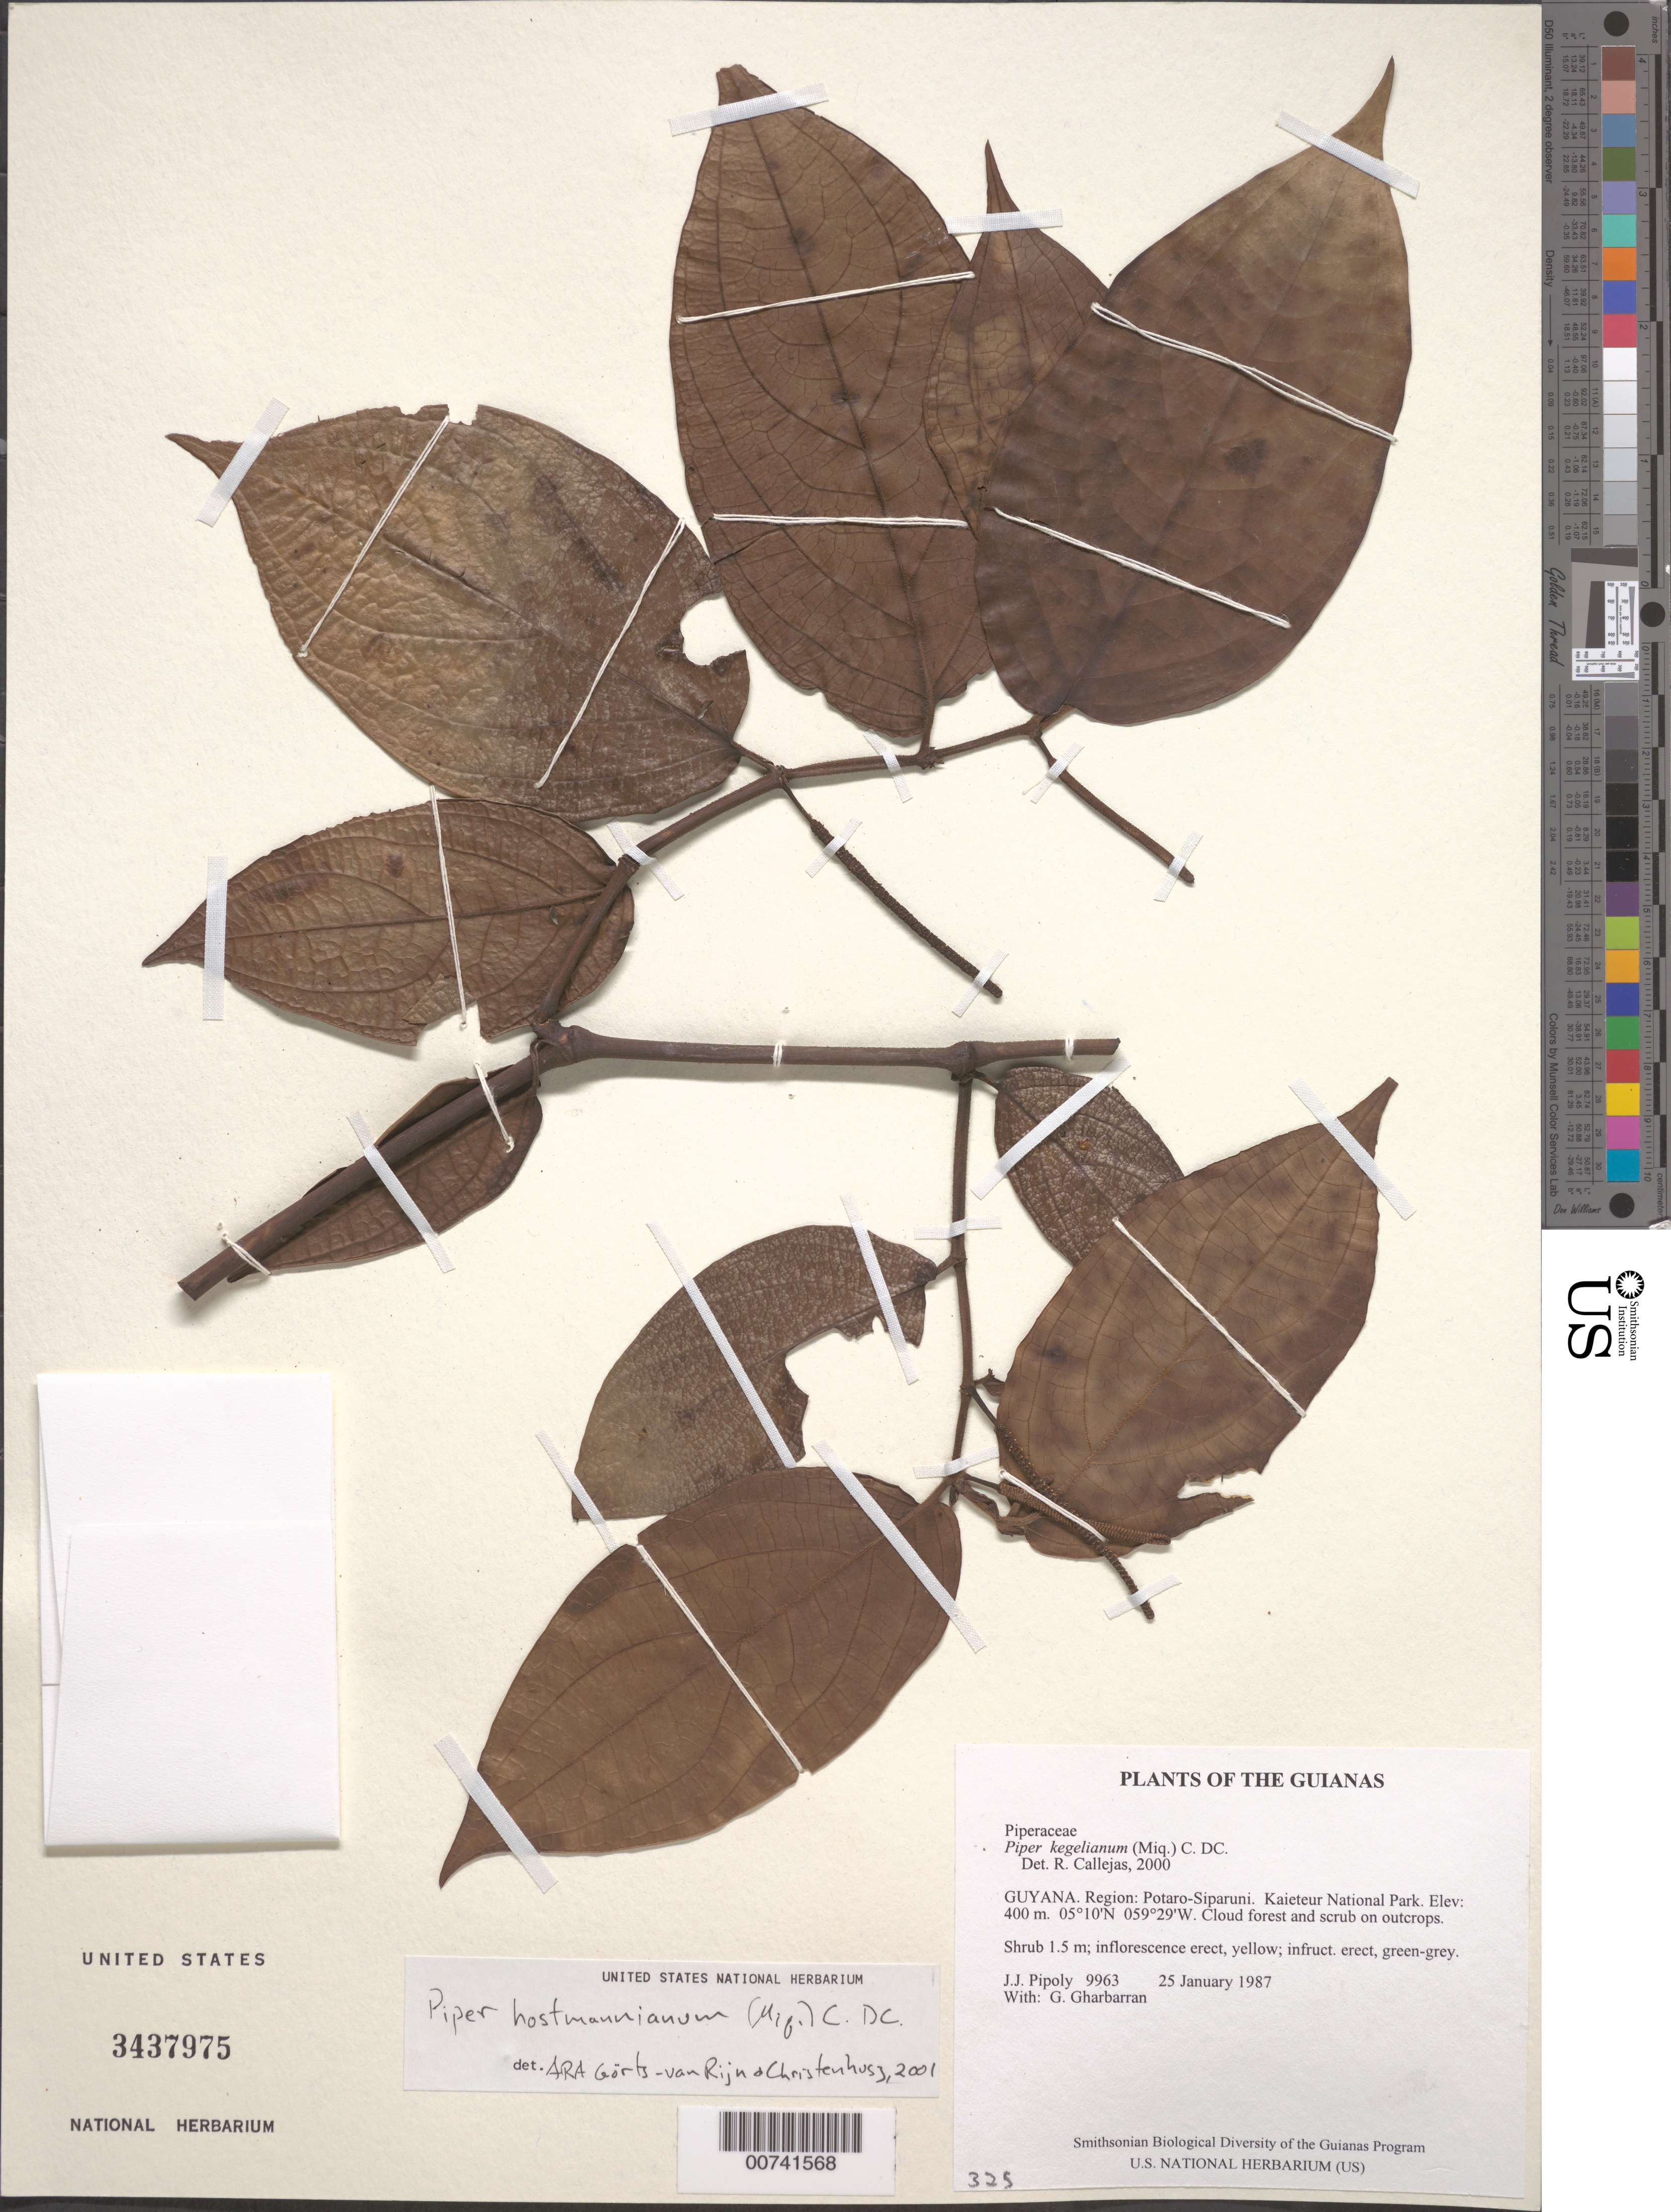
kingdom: Plantae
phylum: Tracheophyta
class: Magnoliopsida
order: Piperales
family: Piperaceae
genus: Piper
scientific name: Piper kegelianum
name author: (Miq.) C. DC.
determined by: Callejas, Ricardo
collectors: J. J. Pipoly & G. Gharbarran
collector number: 9963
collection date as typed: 25 January 1987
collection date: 1987-01-25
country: Guyana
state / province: Potaro-Siparuni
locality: Kaieteur National Park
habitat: Cloud forest and scrub on outcrops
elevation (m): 400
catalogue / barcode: US 3437975